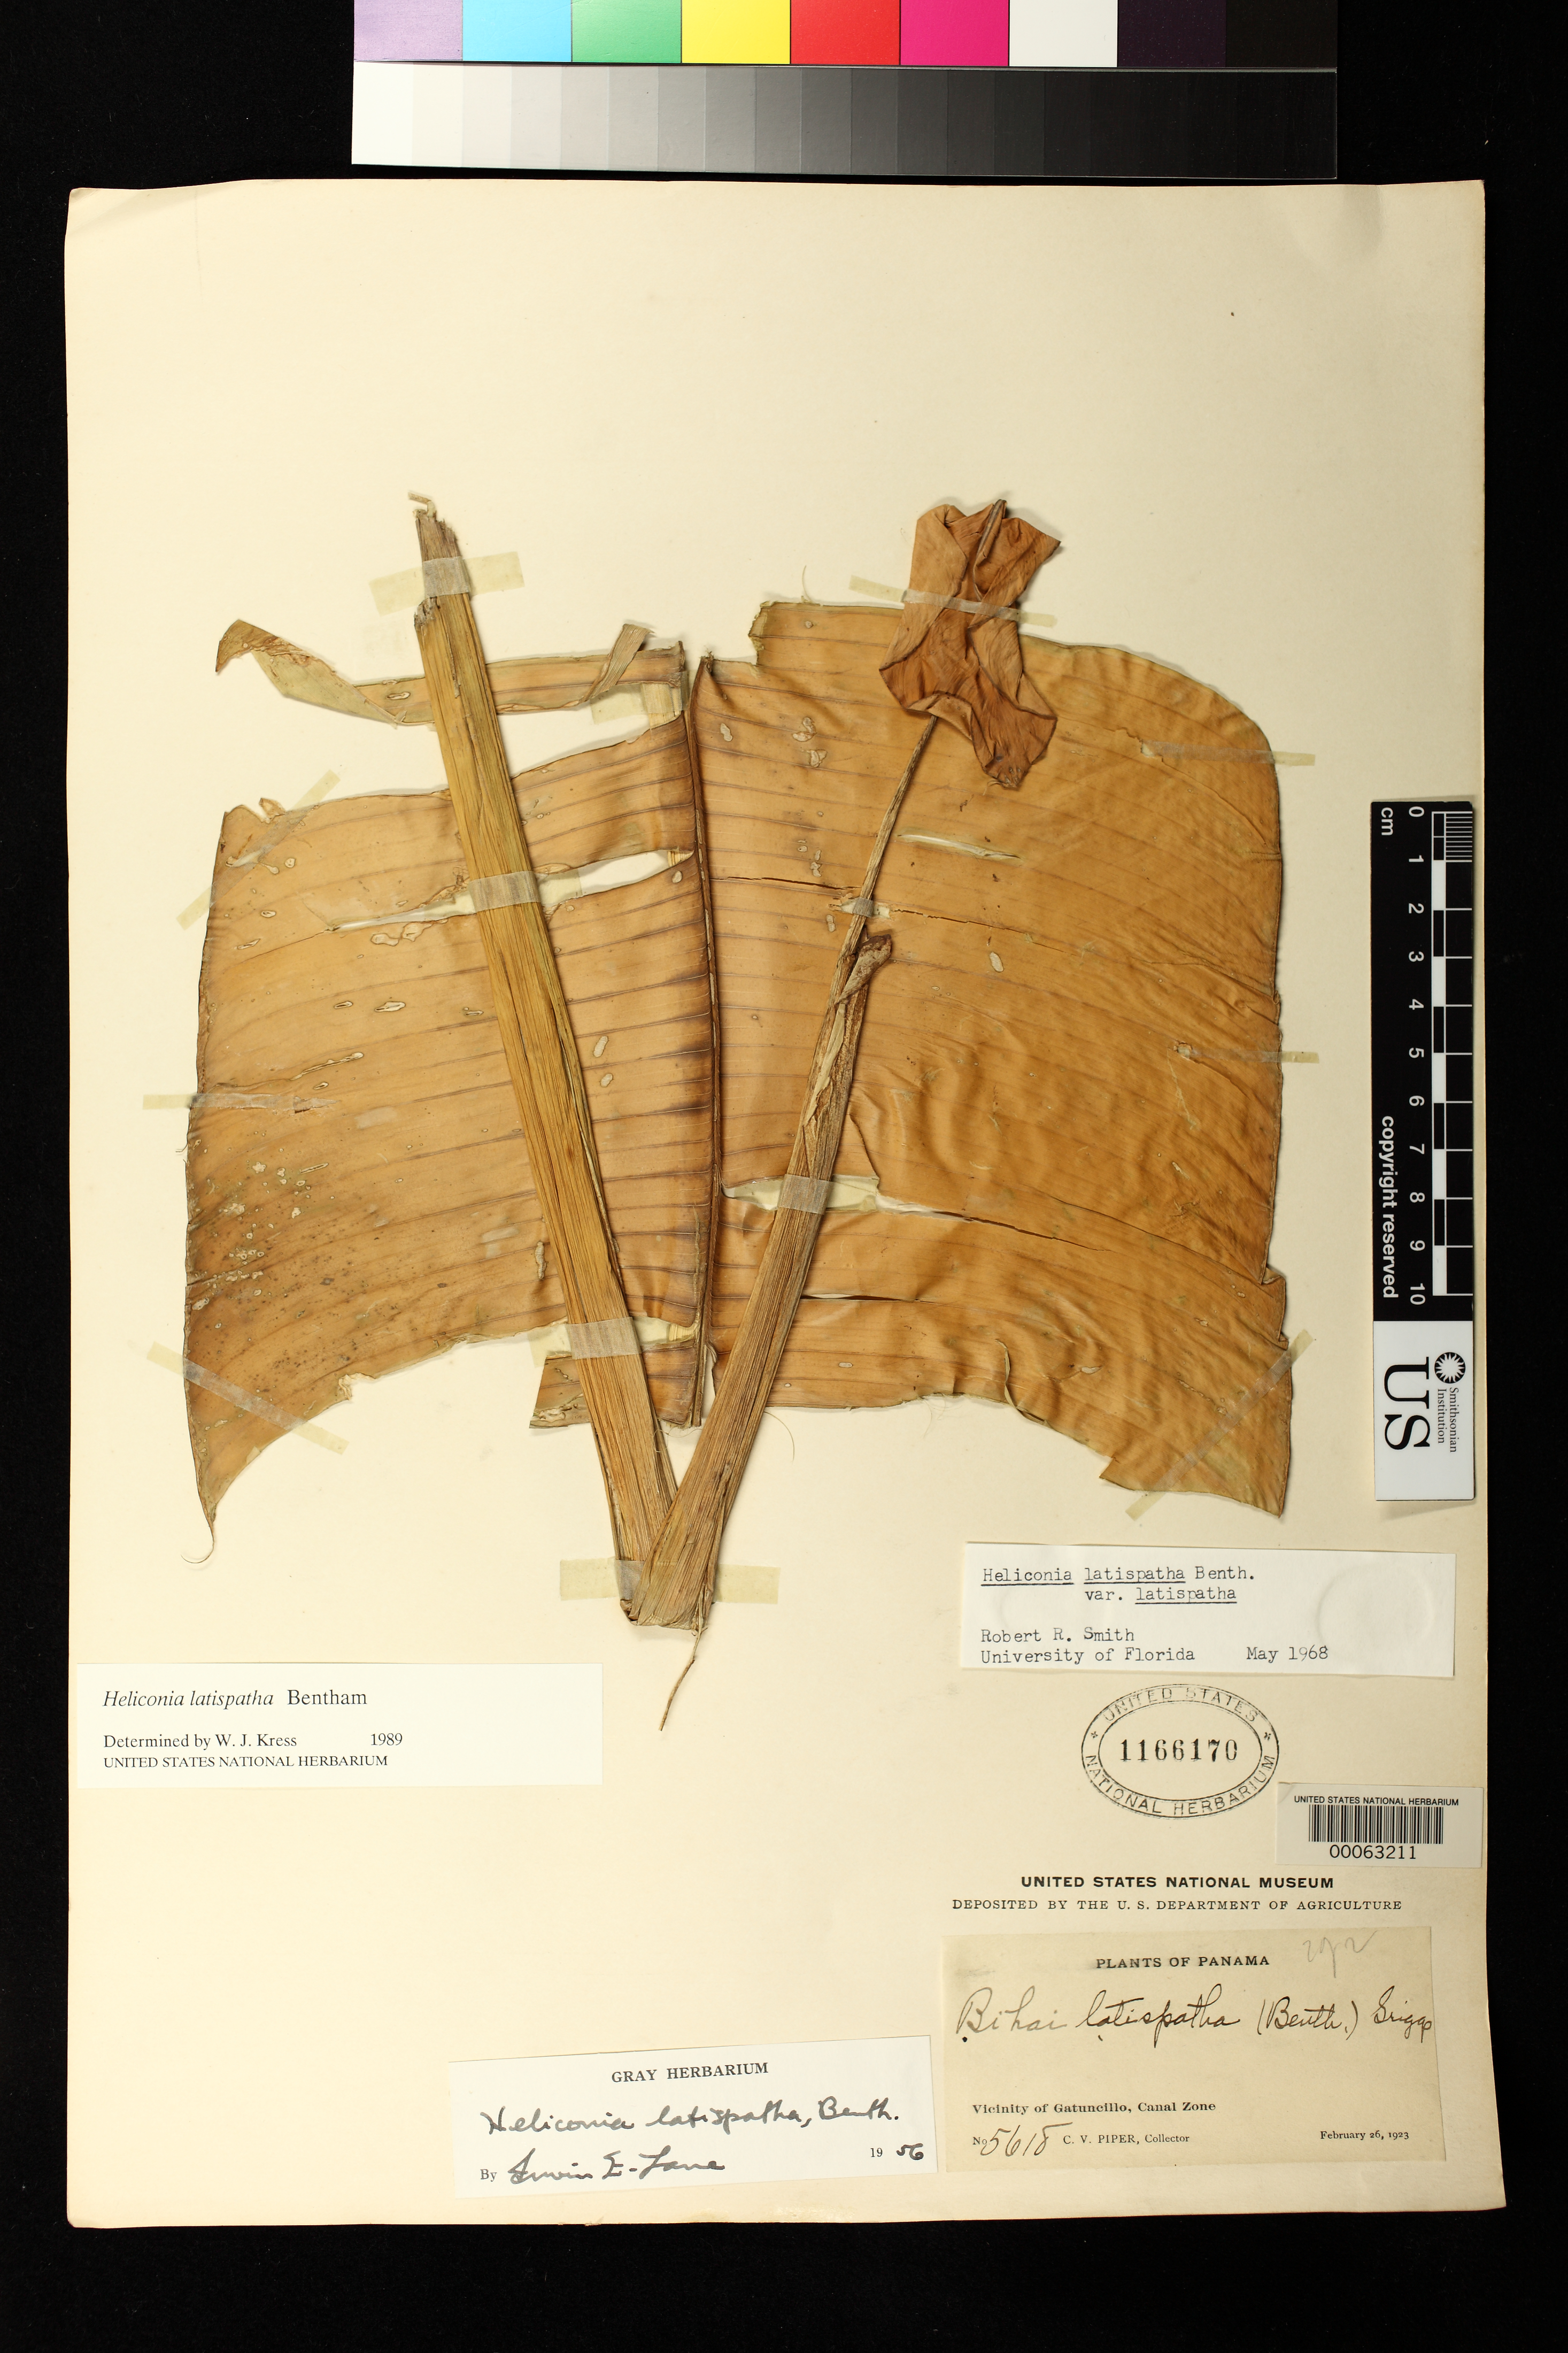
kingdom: Plantae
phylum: Tracheophyta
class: Liliopsida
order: Zingiberales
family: Heliconiaceae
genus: Heliconia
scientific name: Heliconia latispatha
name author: Benth.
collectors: C. V. Piper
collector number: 5618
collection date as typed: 26 Feb 1923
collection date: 1923-02-26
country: Panama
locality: Vicinity of Gatuncillo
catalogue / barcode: US 1166170